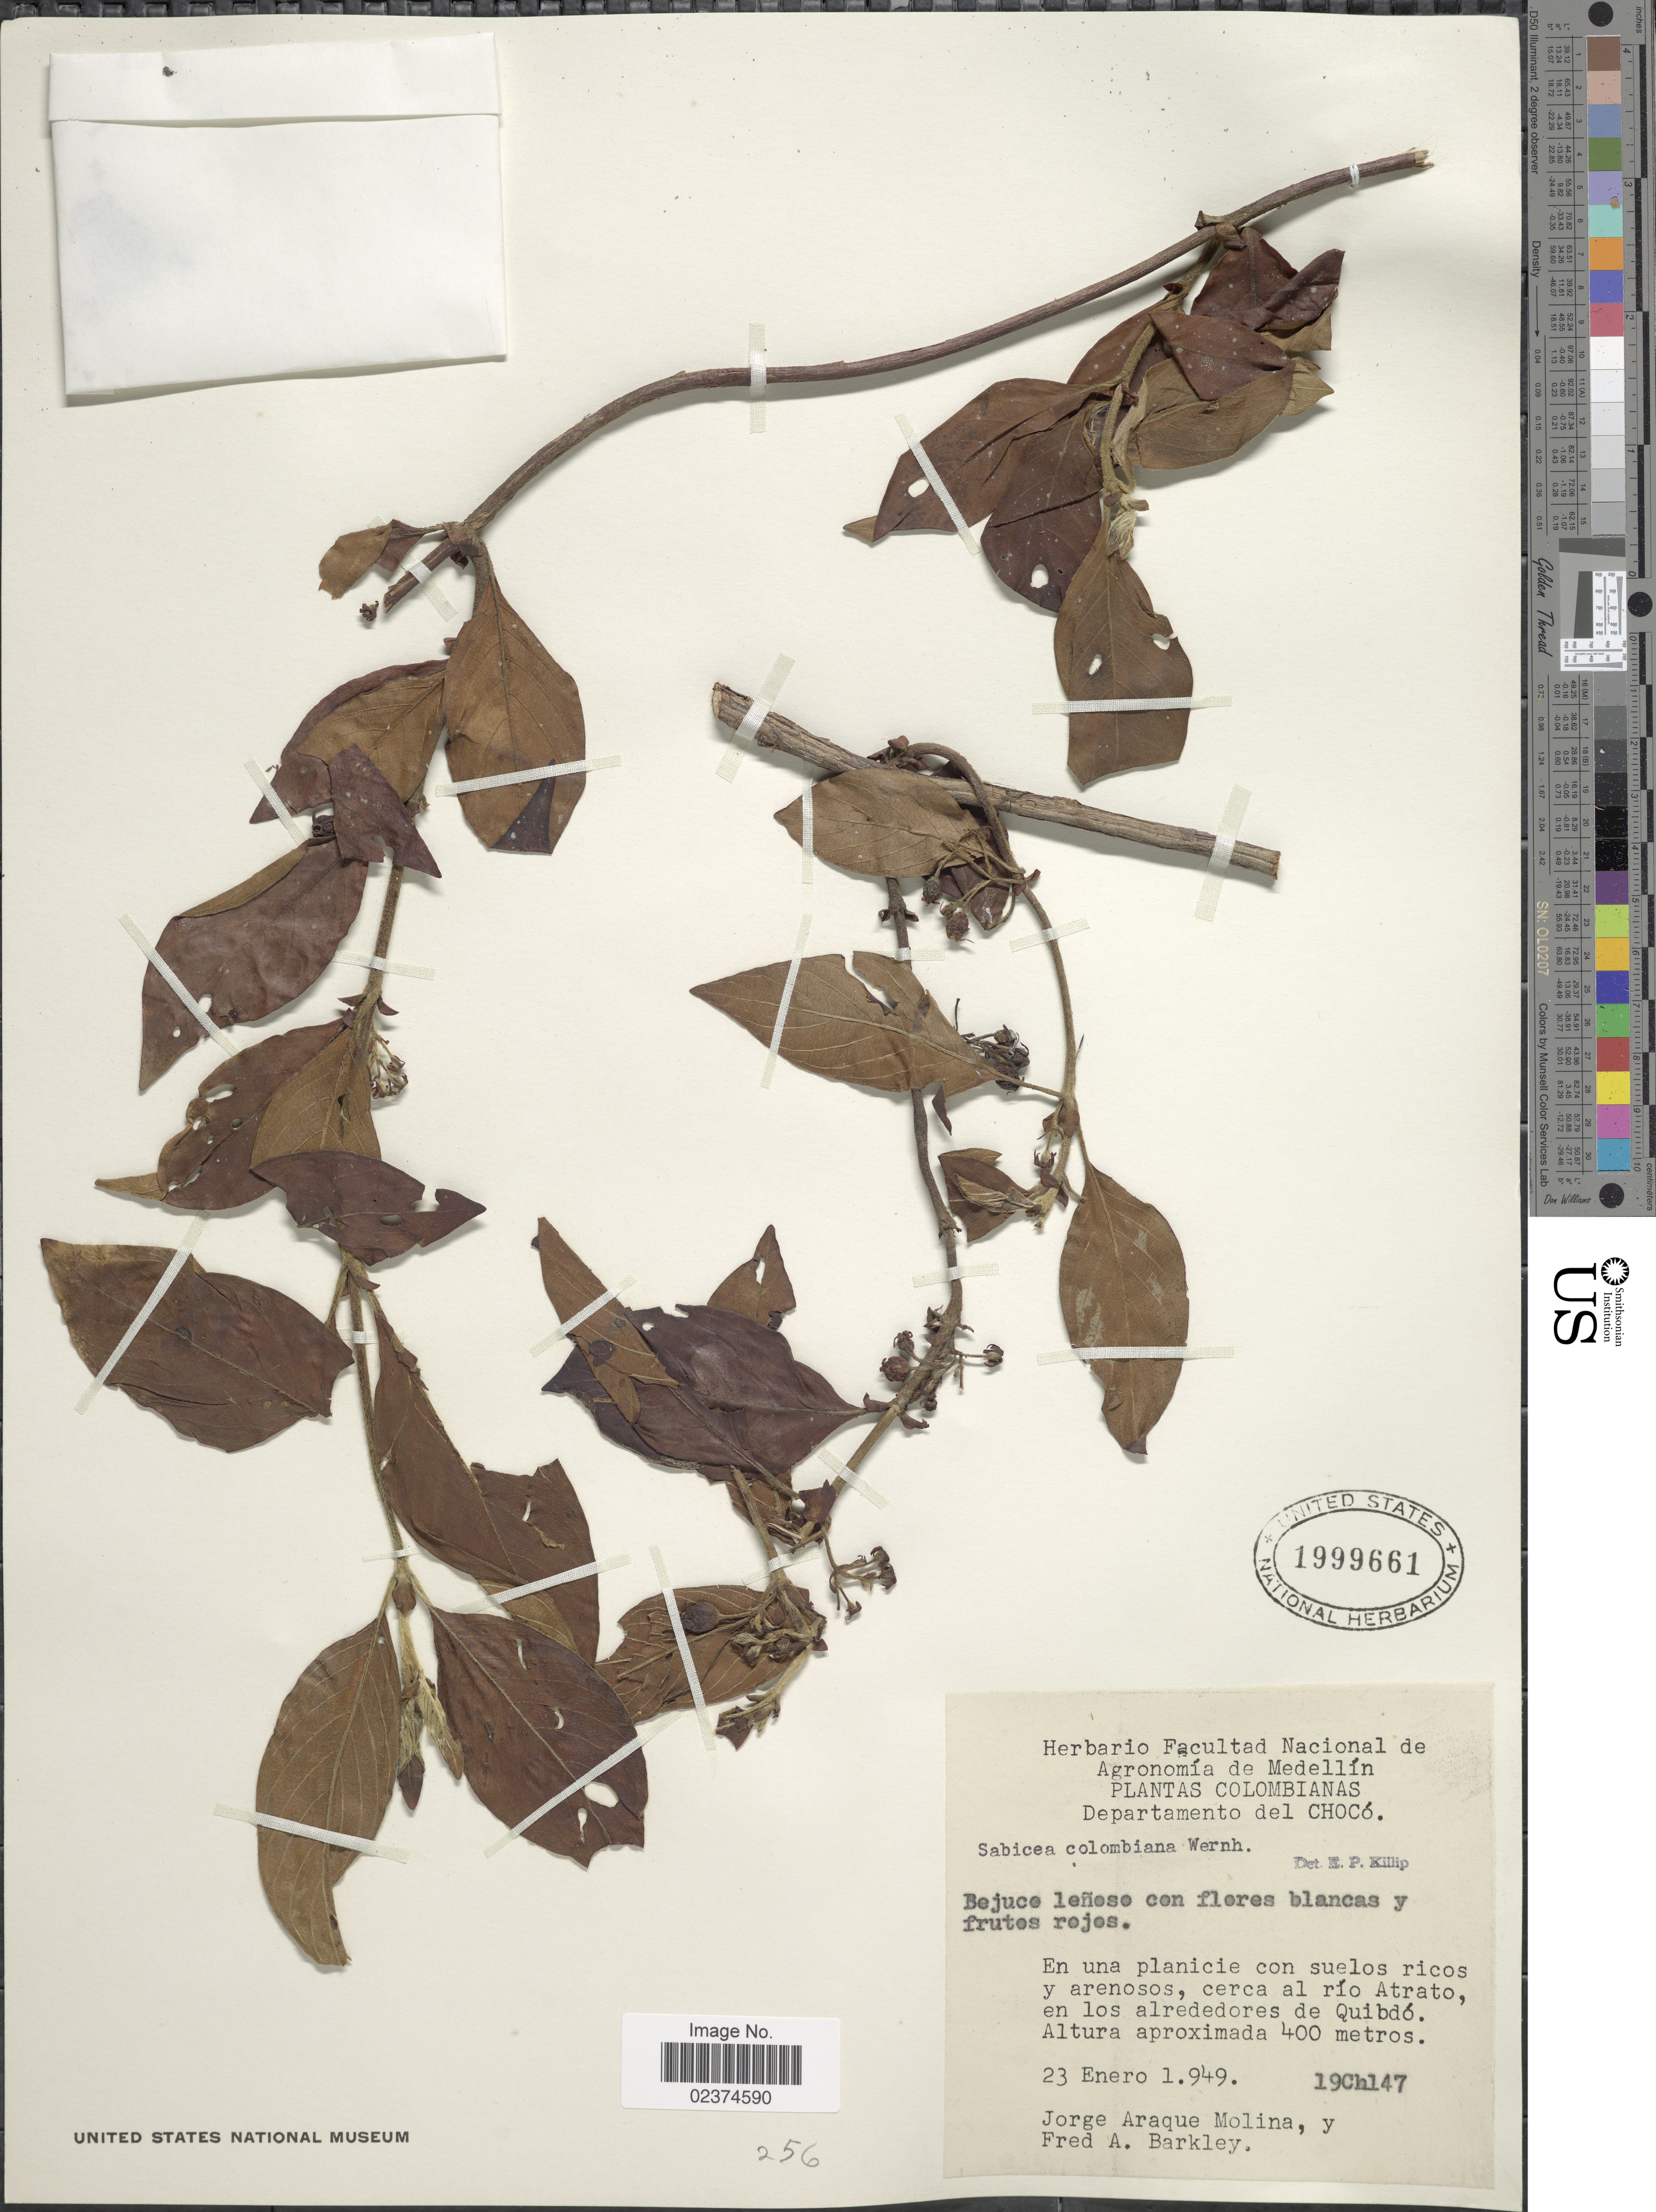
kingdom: Plantae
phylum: Tracheophyta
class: Magnoliopsida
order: Gentianales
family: Rubiaceae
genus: Sabicea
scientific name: Sabicea colombiana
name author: Wernham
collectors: J. A. Molina & F. A. Barkley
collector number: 19Ch147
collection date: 1949-01-23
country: Colombia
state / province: Chocó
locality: Cerca al rio Atrato, en los alrededores de Quibdo.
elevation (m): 400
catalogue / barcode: US 1999661